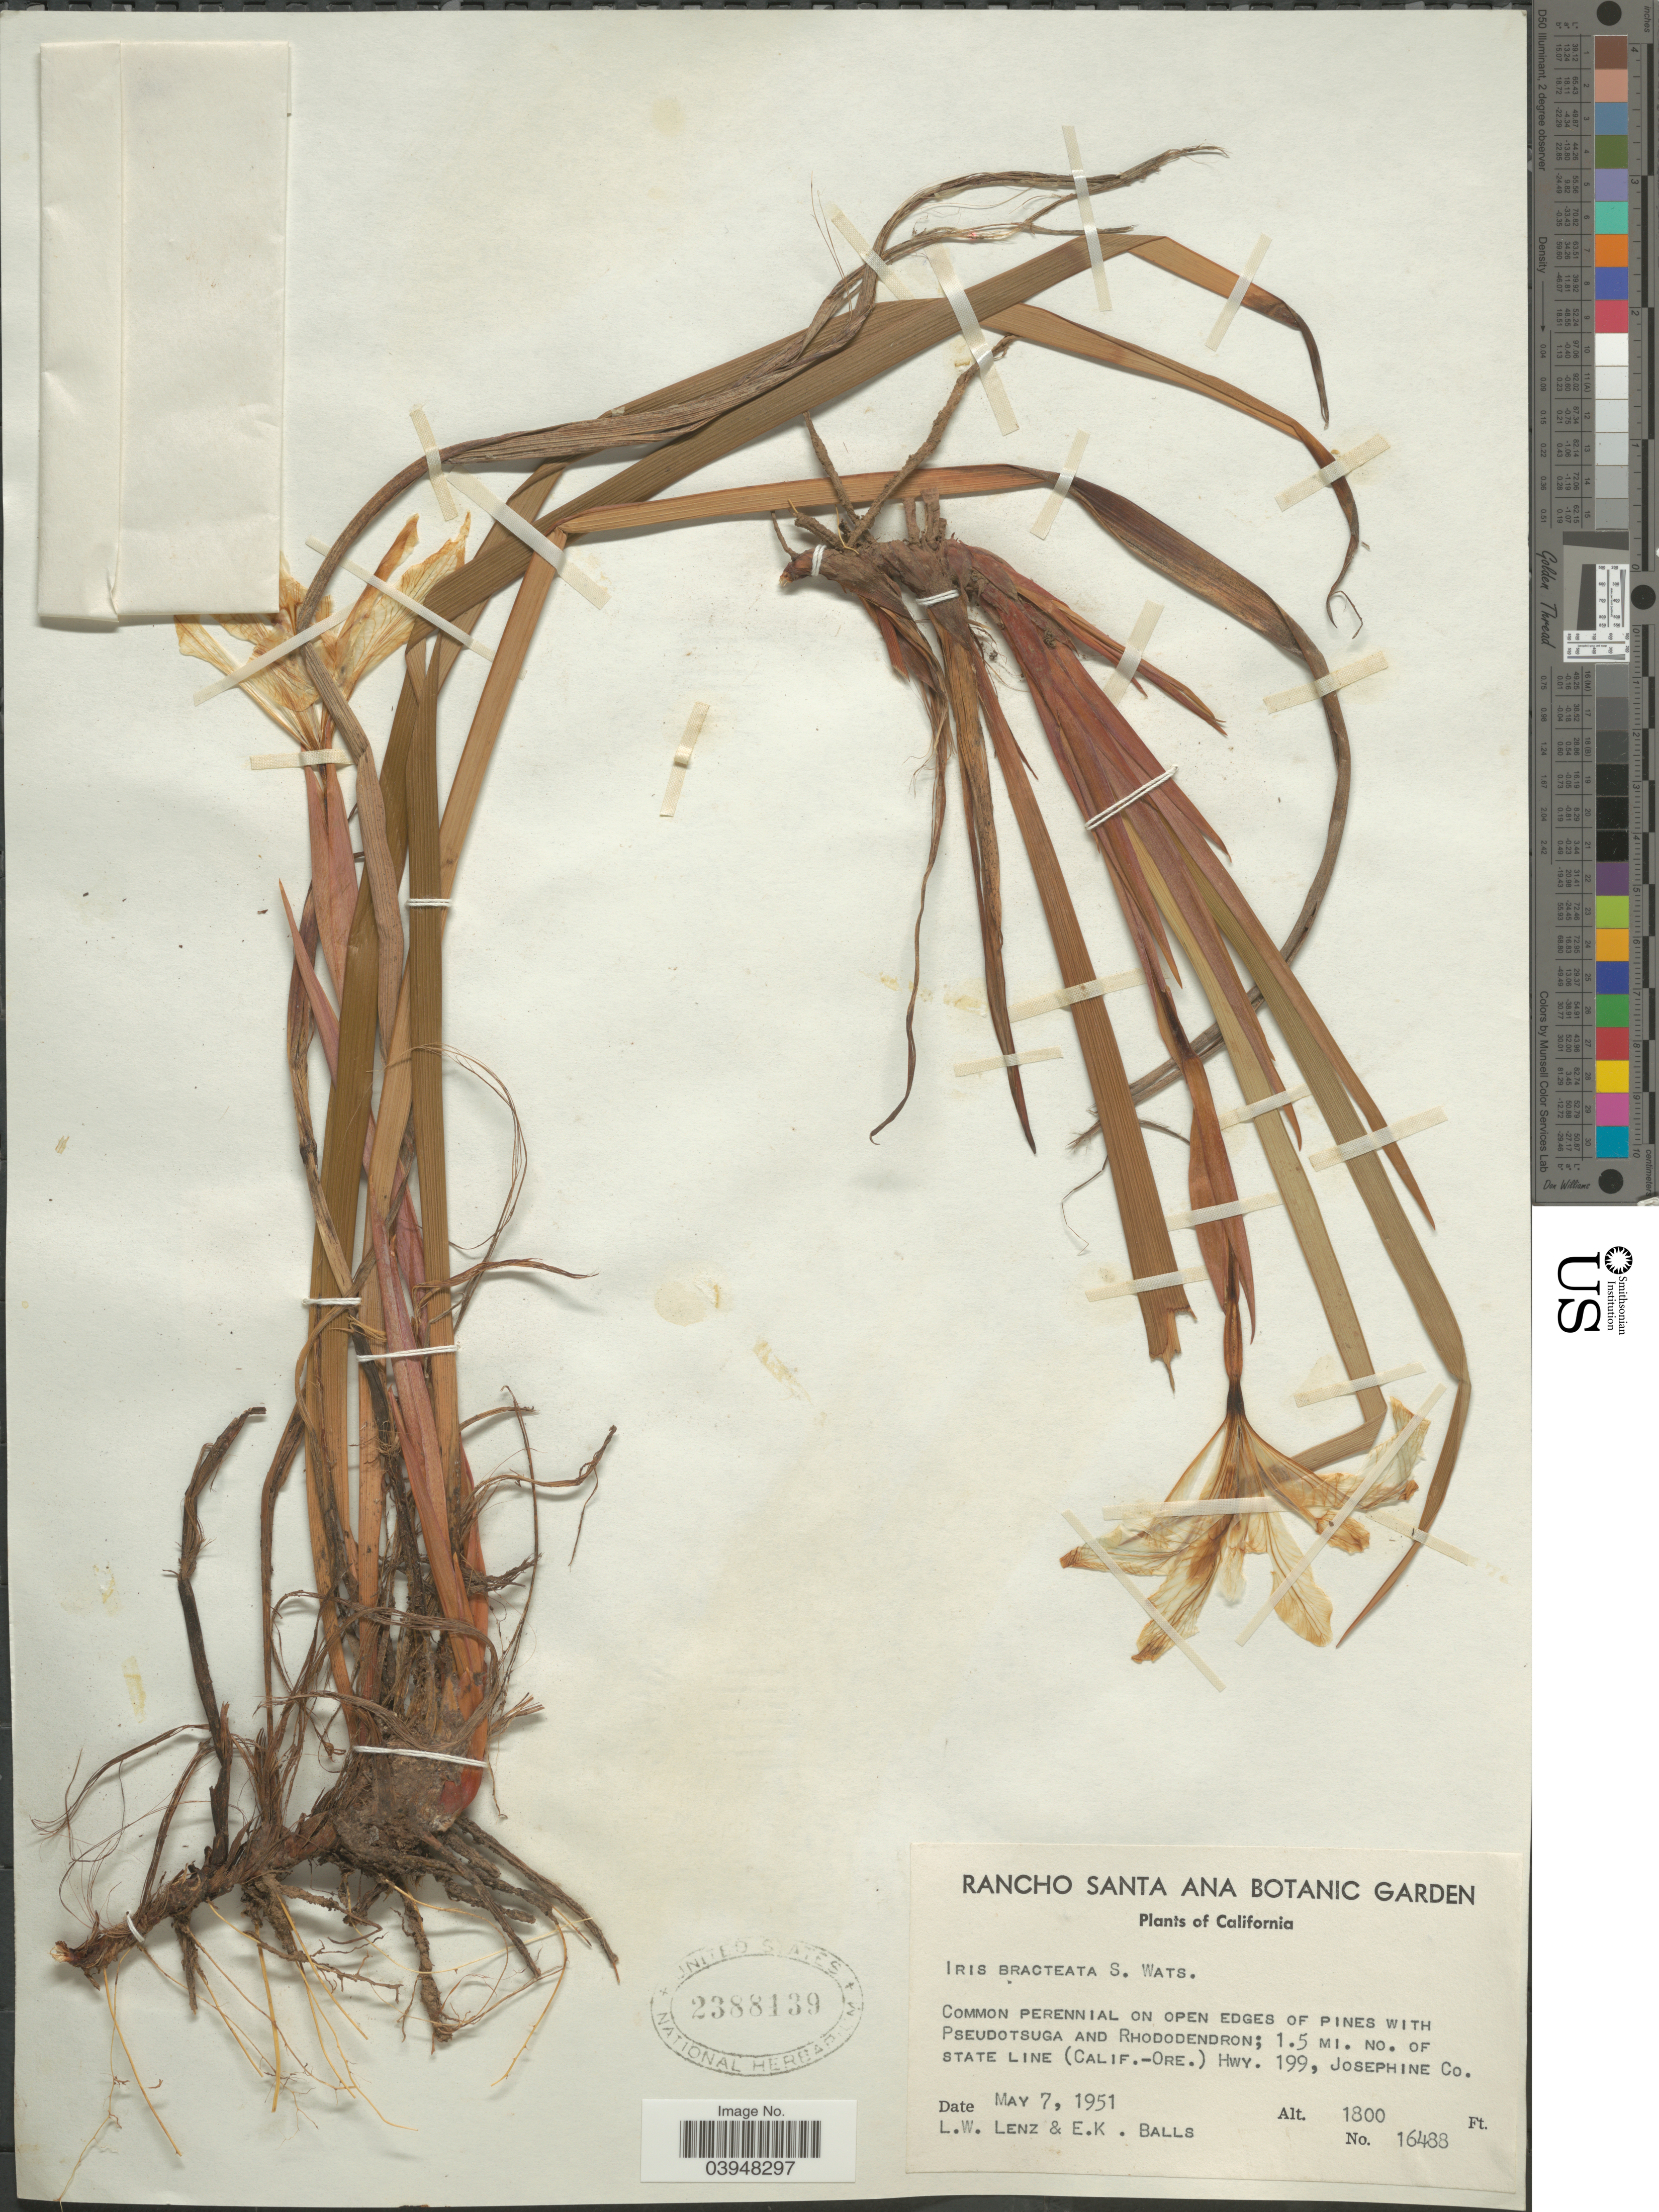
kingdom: Plantae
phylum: Tracheophyta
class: Liliopsida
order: Asparagales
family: Iridaceae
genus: Iris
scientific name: Iris bracteata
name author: S. Watson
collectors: L. Lenz & E. K. Balls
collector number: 16488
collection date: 1951-05-07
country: United States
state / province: California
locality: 1.5 mi. no. of state line (Calif.-Ore.) hwy. 199, Josephine Co.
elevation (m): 549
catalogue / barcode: US 2388139